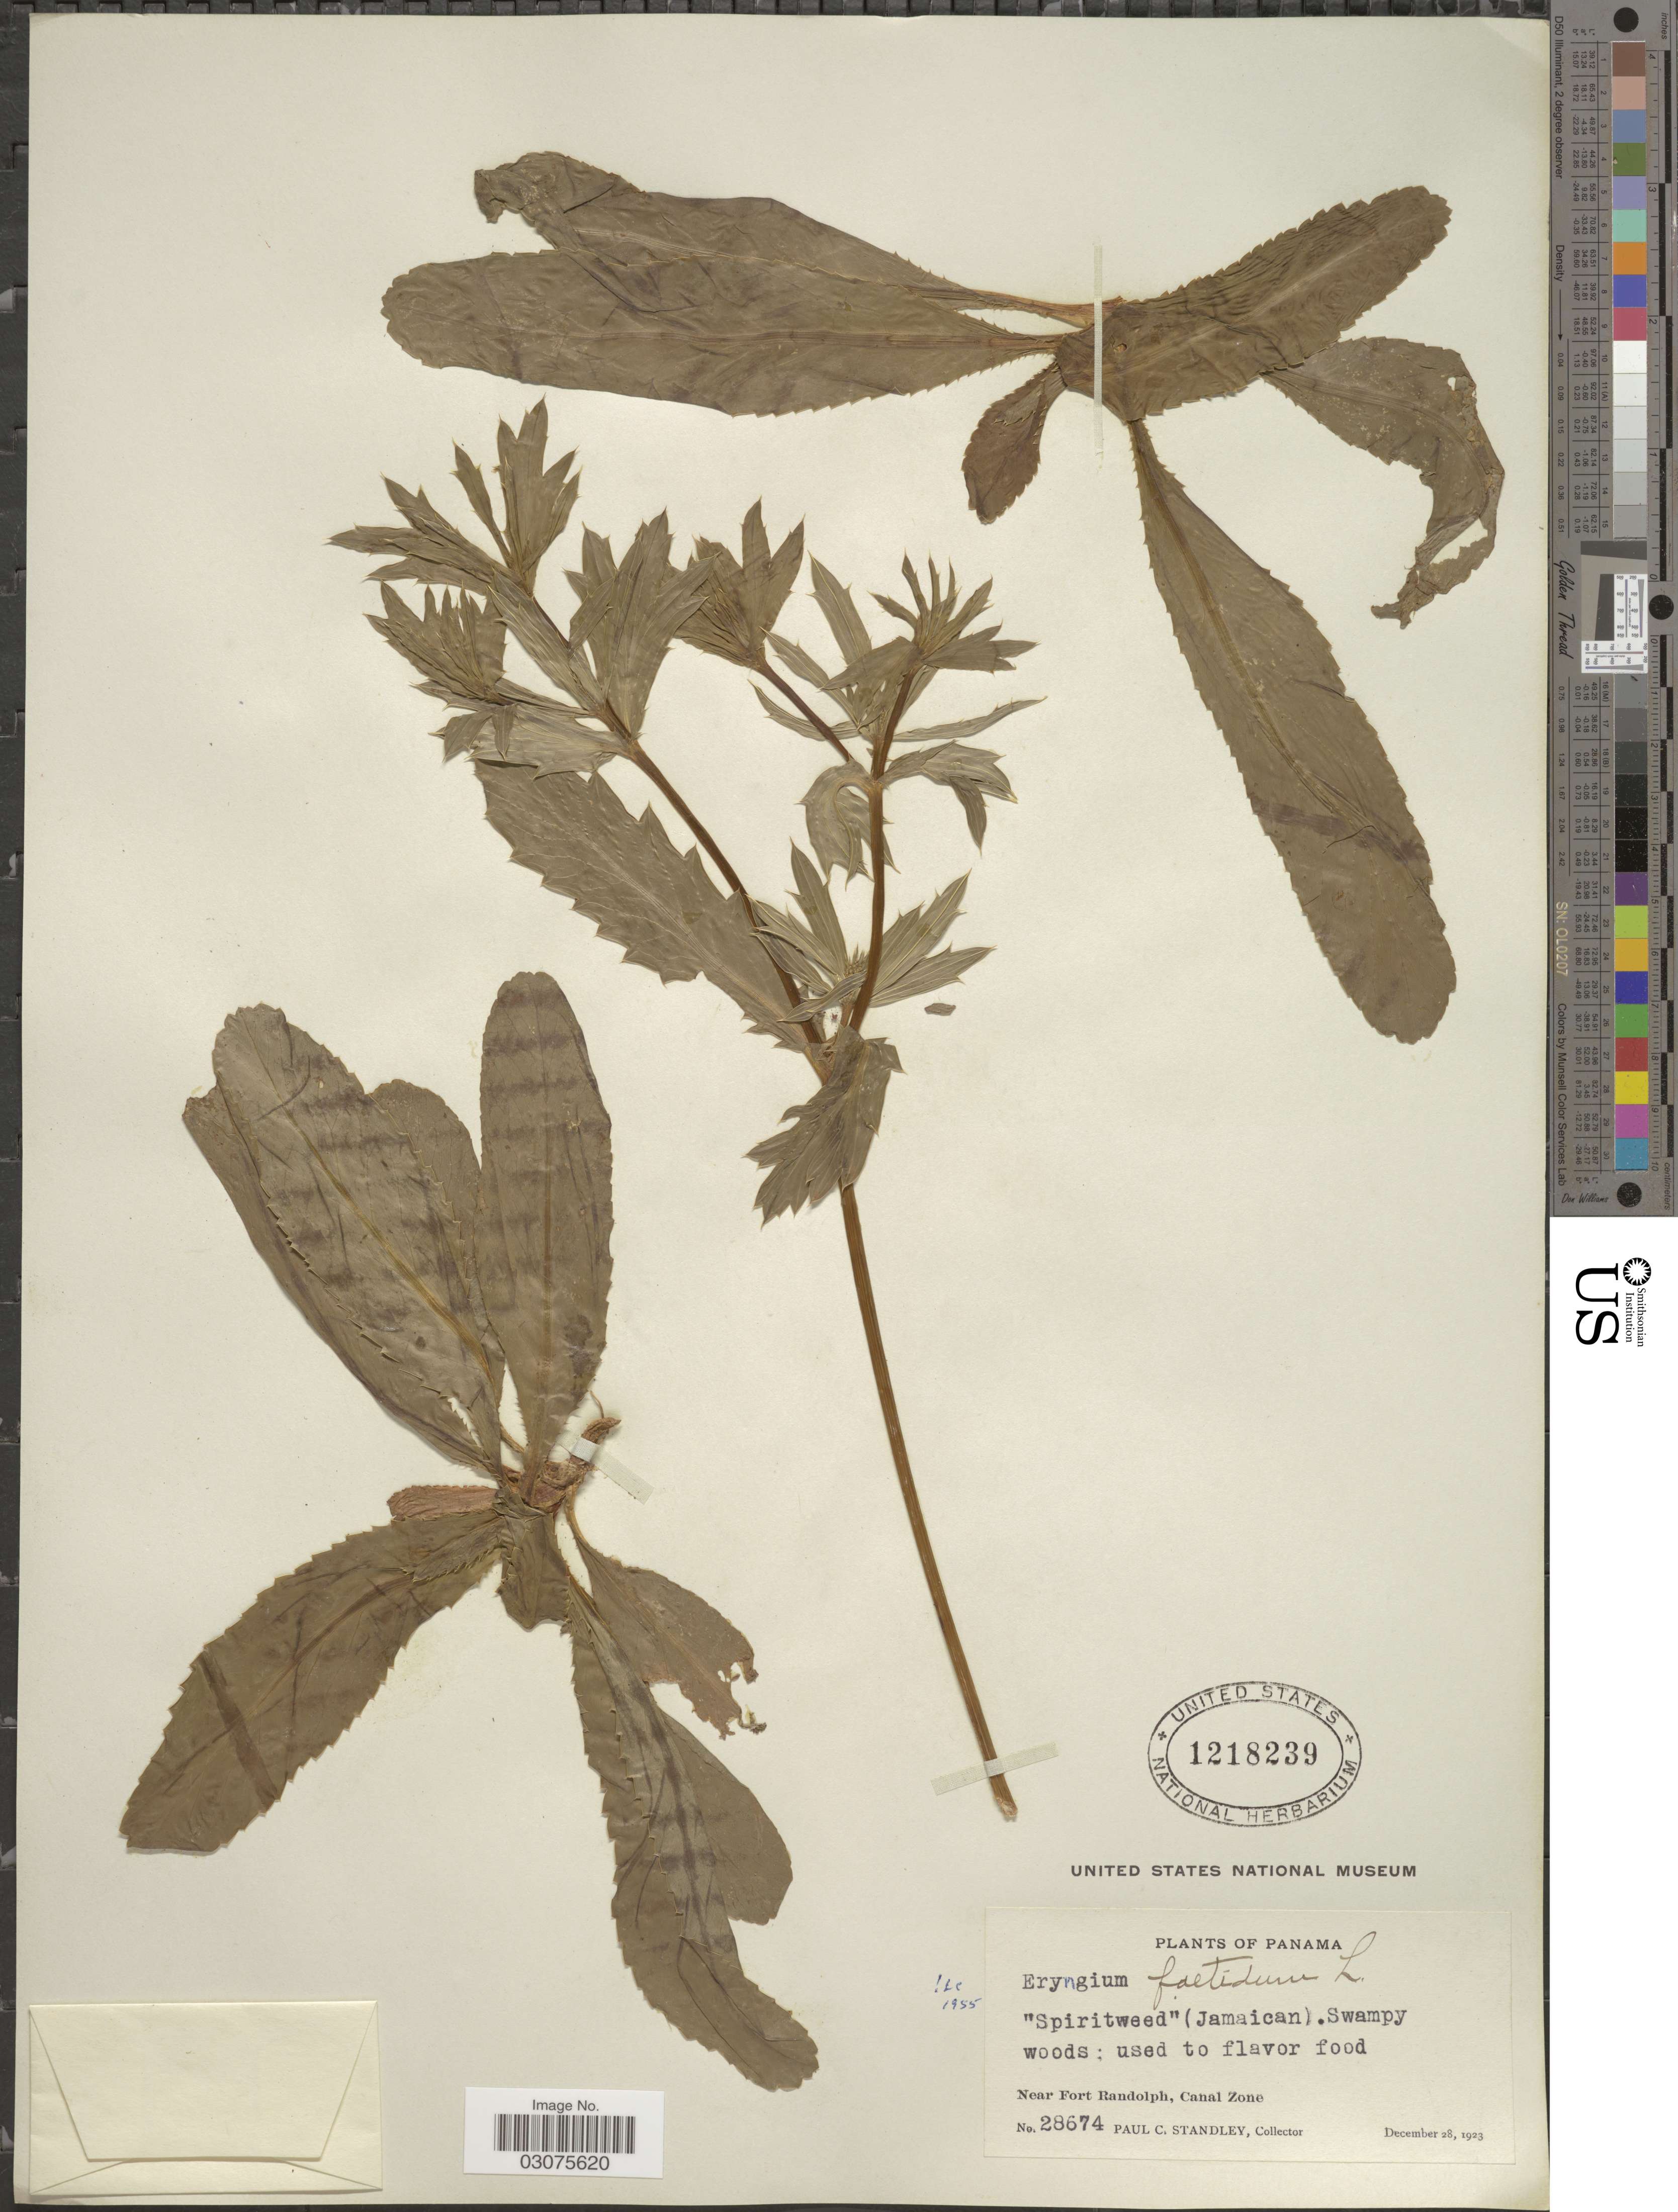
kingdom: Plantae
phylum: Tracheophyta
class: Magnoliopsida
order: Apiales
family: Apiaceae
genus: Eryngium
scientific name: Eryngium foetidum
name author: L.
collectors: P. C. Standley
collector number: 28674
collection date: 1923-12-28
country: Panama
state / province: Colón / Panamá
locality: Near Fort Randolph, Canal Zone.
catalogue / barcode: US 1218239